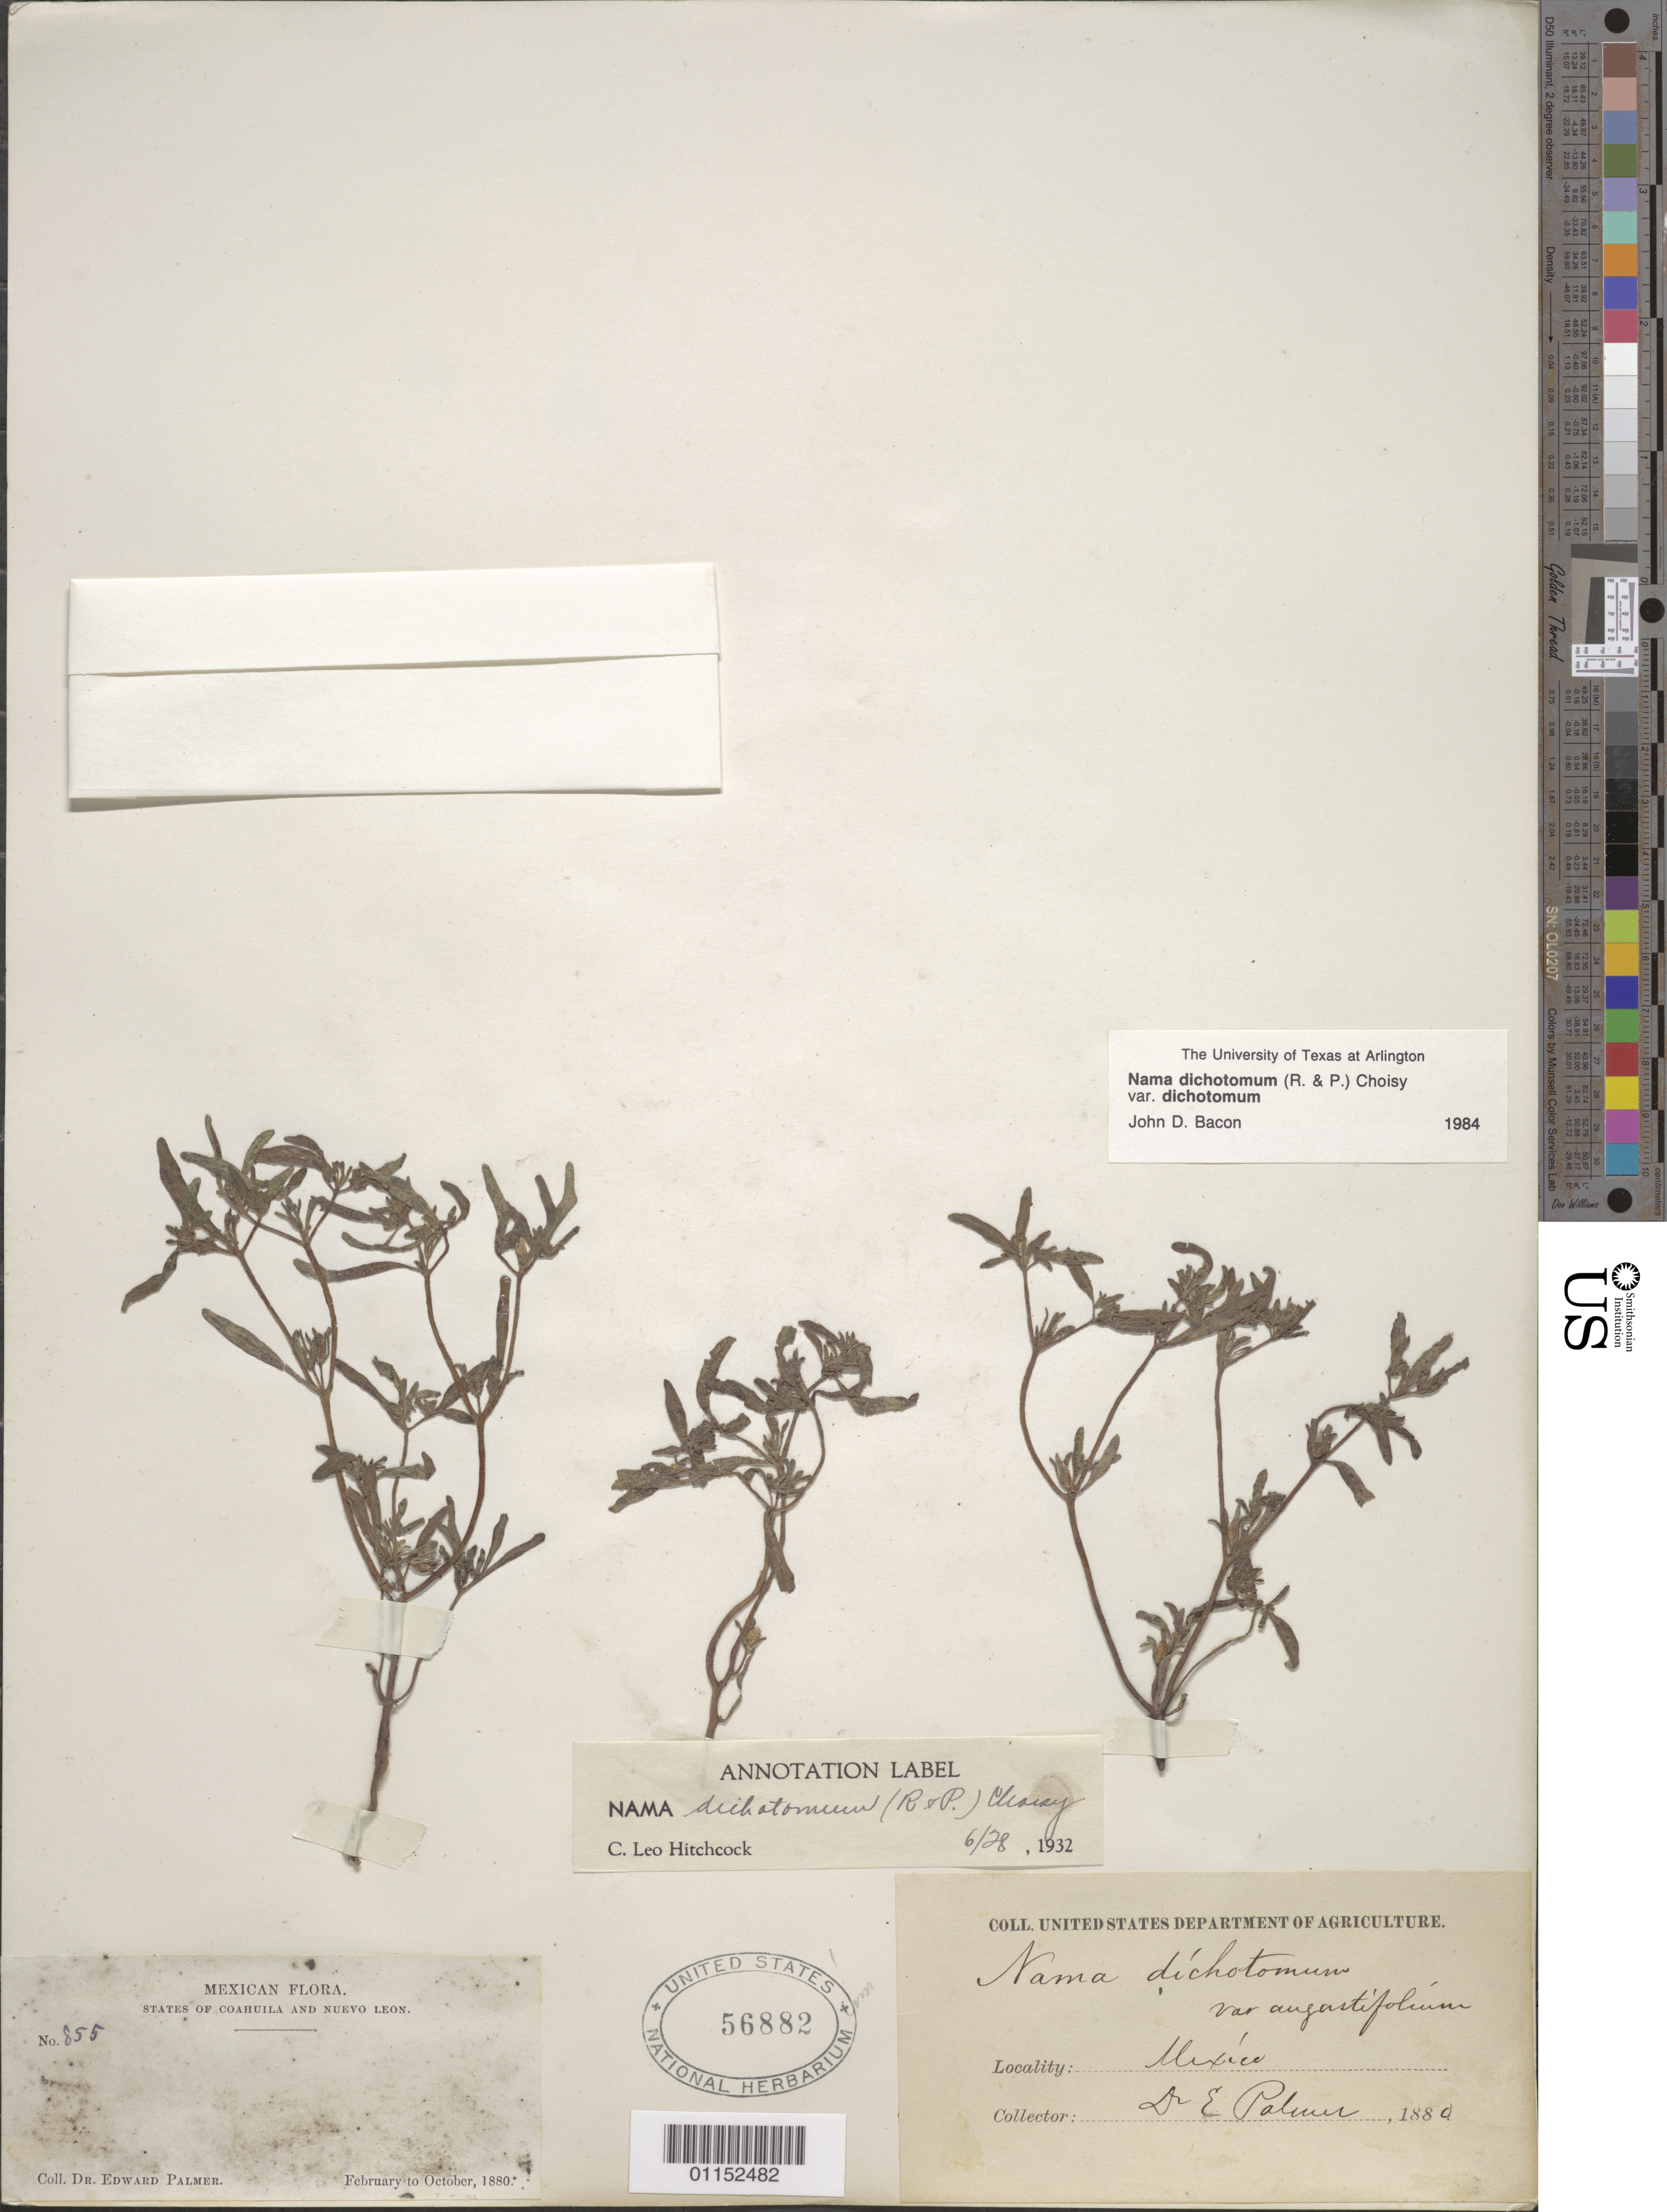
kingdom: Plantae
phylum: Tracheophyta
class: Magnoliopsida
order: Boraginales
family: Namaceae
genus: Nama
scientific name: Nama dichotoma var. dichotoma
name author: (Ruiz & Pav.) Choisy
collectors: E. Palmer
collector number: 855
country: Mexico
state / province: Coahuila / Nuevo León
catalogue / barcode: US 56882